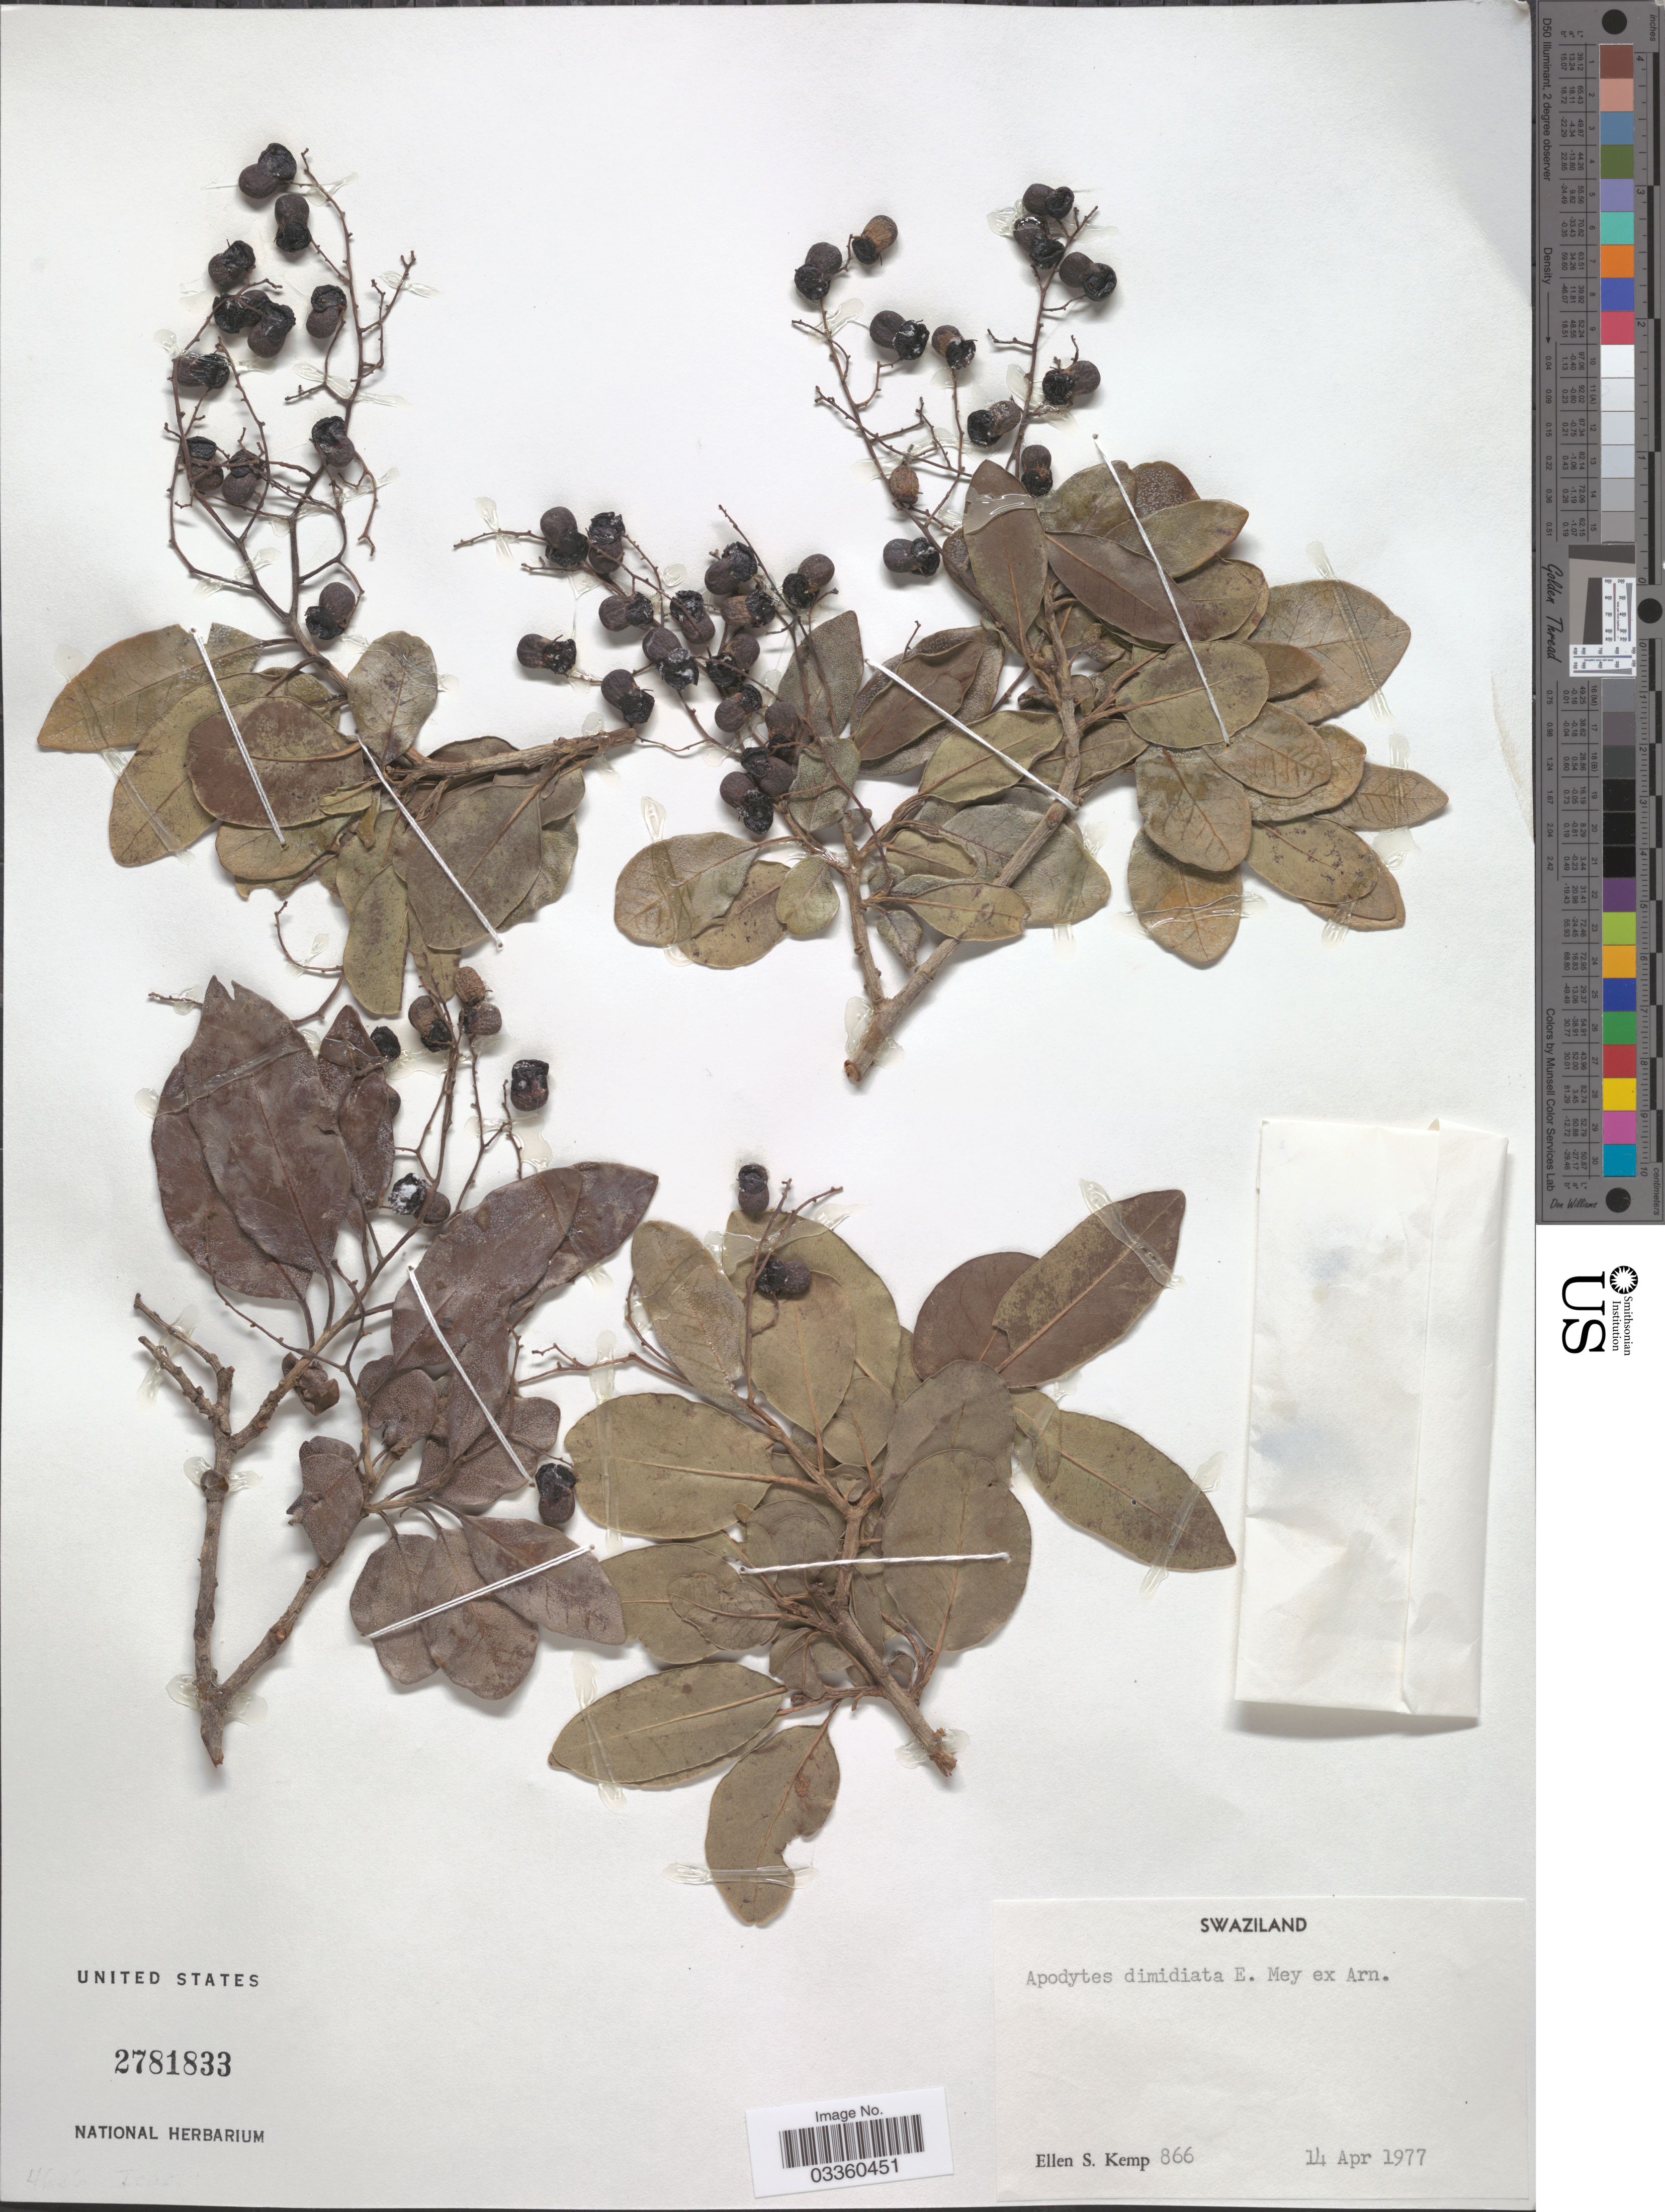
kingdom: Plantae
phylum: Tracheophyta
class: Magnoliopsida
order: Metteniusales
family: Metteniusaceae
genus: Apodytes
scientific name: Apodytes dimidiata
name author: E. Mey. ex Arn.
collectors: E. S. Kemp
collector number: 866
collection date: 1977-04-14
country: Eswatini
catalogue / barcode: US 2781833